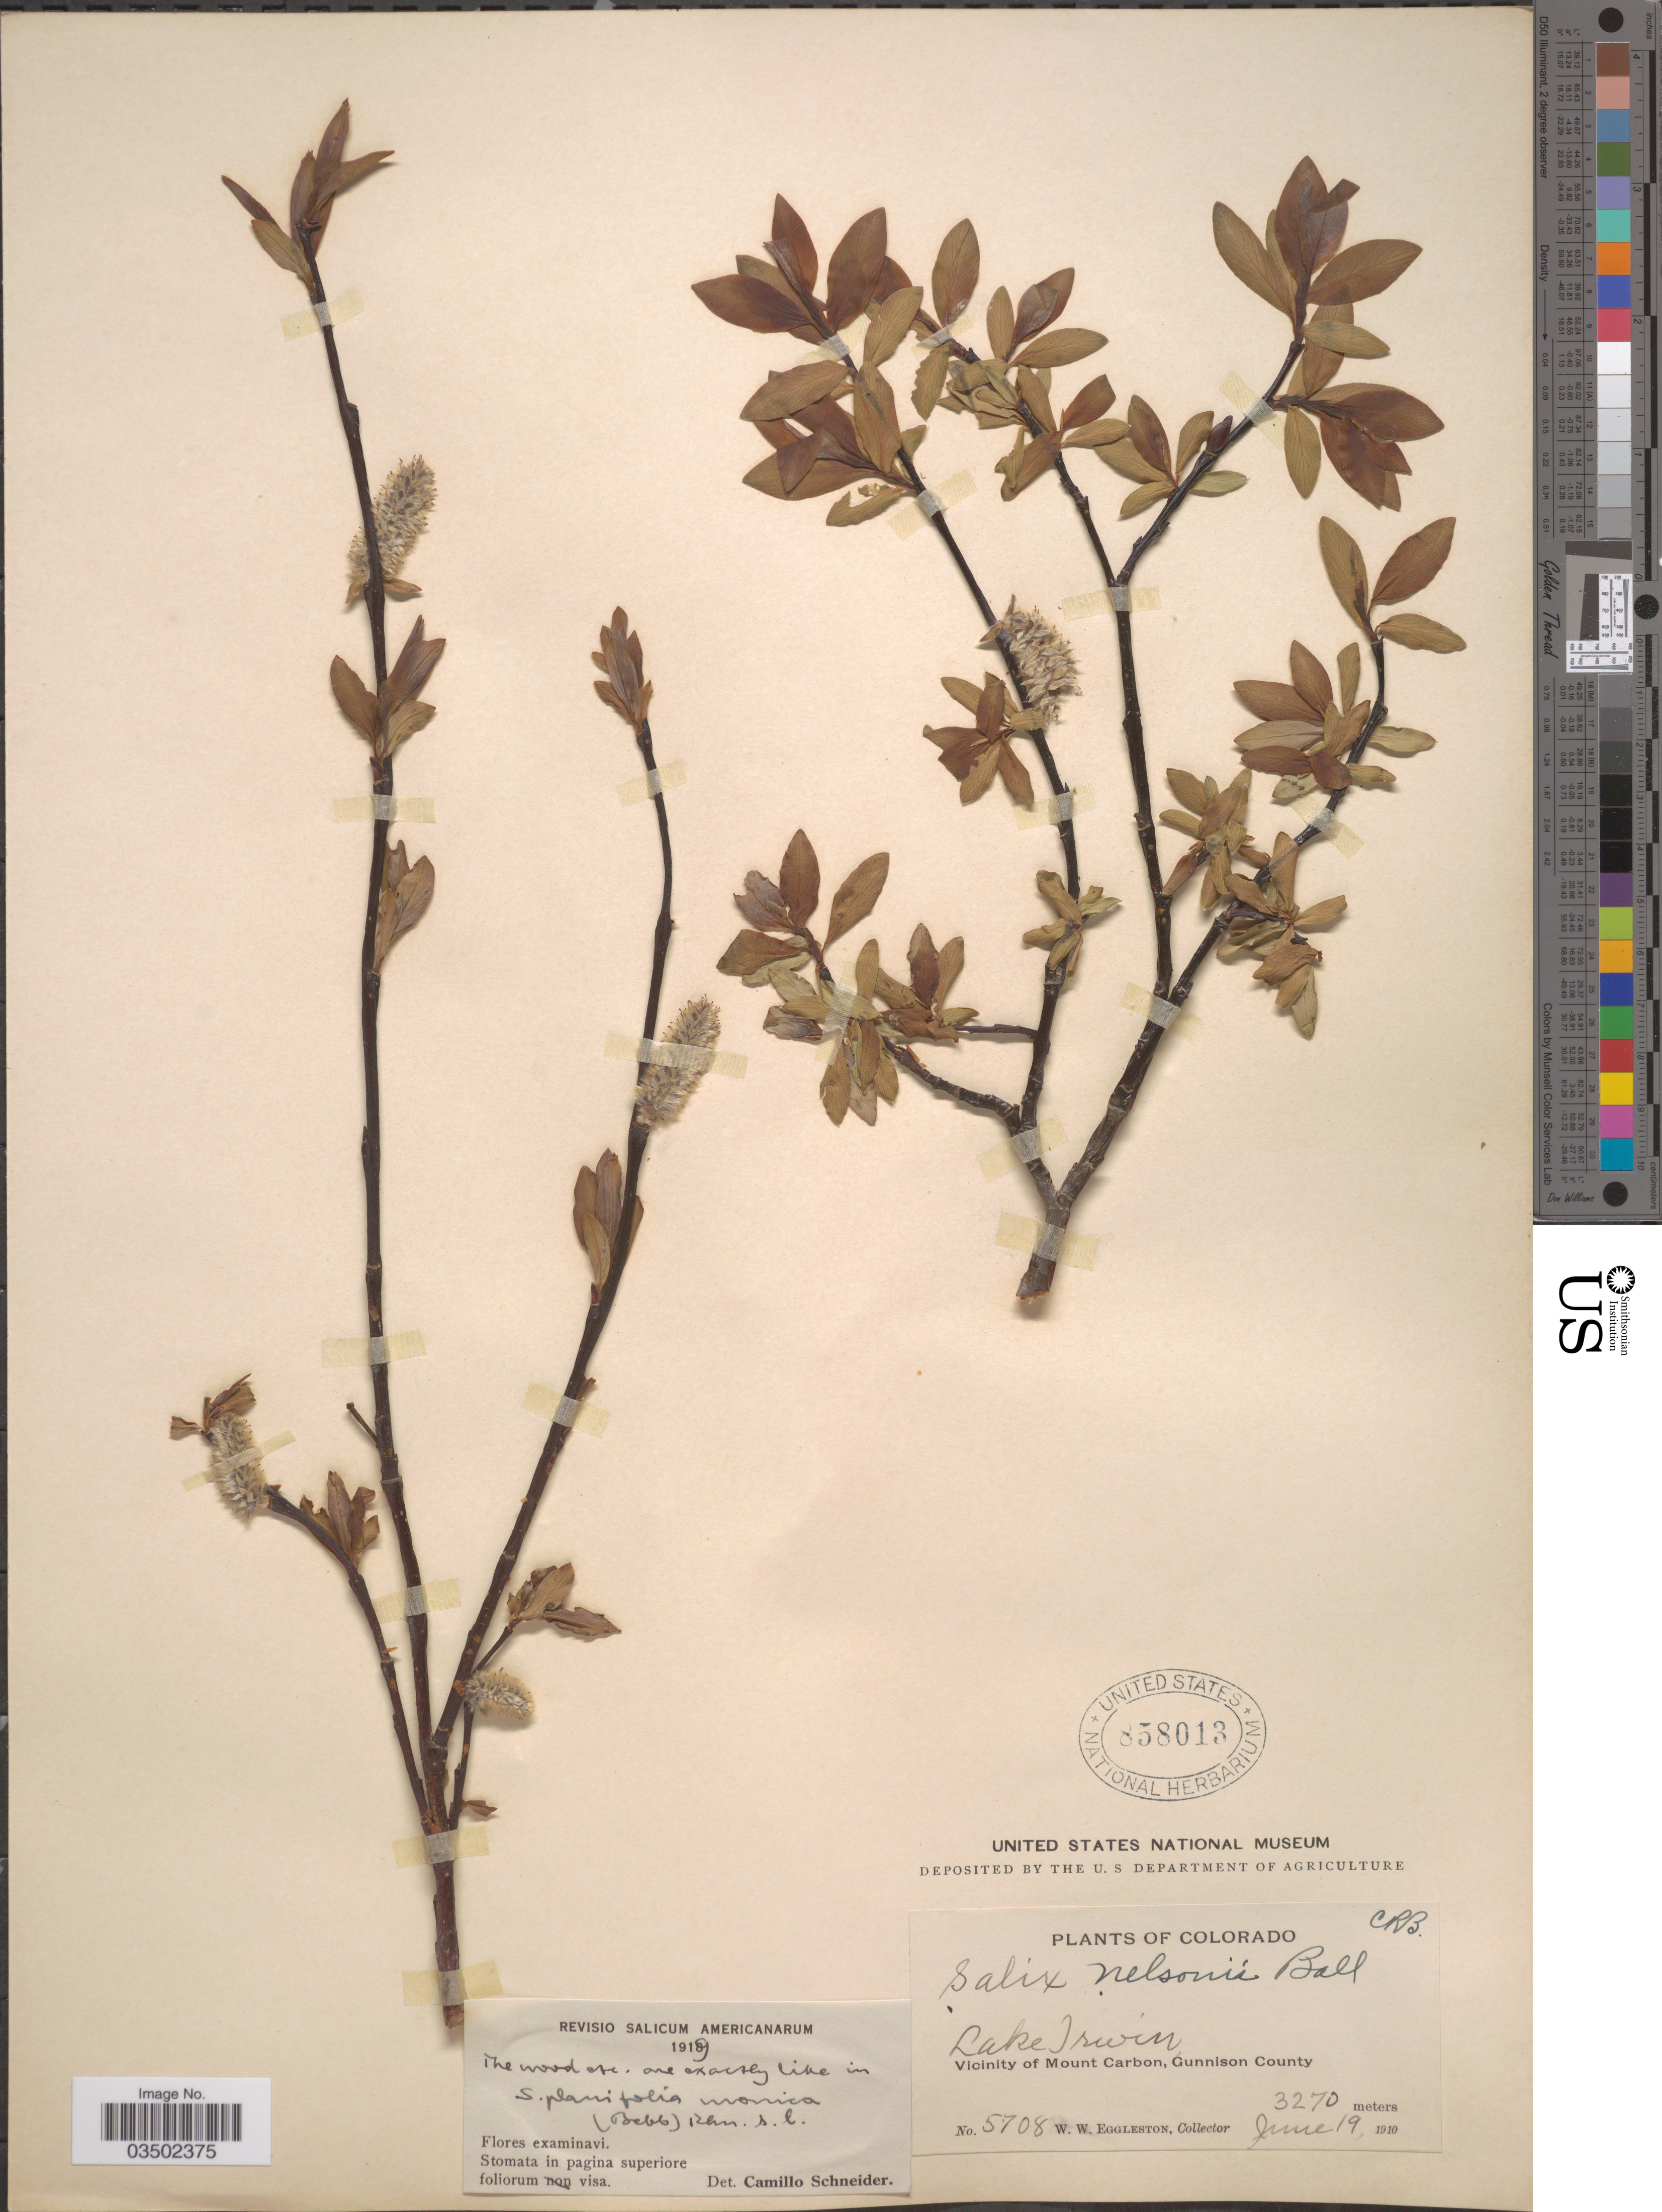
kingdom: Plantae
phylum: Tracheophyta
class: Magnoliopsida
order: Malpighiales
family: Salicaceae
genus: Salix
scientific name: Salix planifolia var. monica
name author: (Bebb) C.K. Schneid.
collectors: W. W. Eggleston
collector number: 5708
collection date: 1910-06-19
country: United States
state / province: Colorado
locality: Lake Irwin. Vicinity of Mount Carbon, Gunnison County.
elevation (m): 3270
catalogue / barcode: US 858013